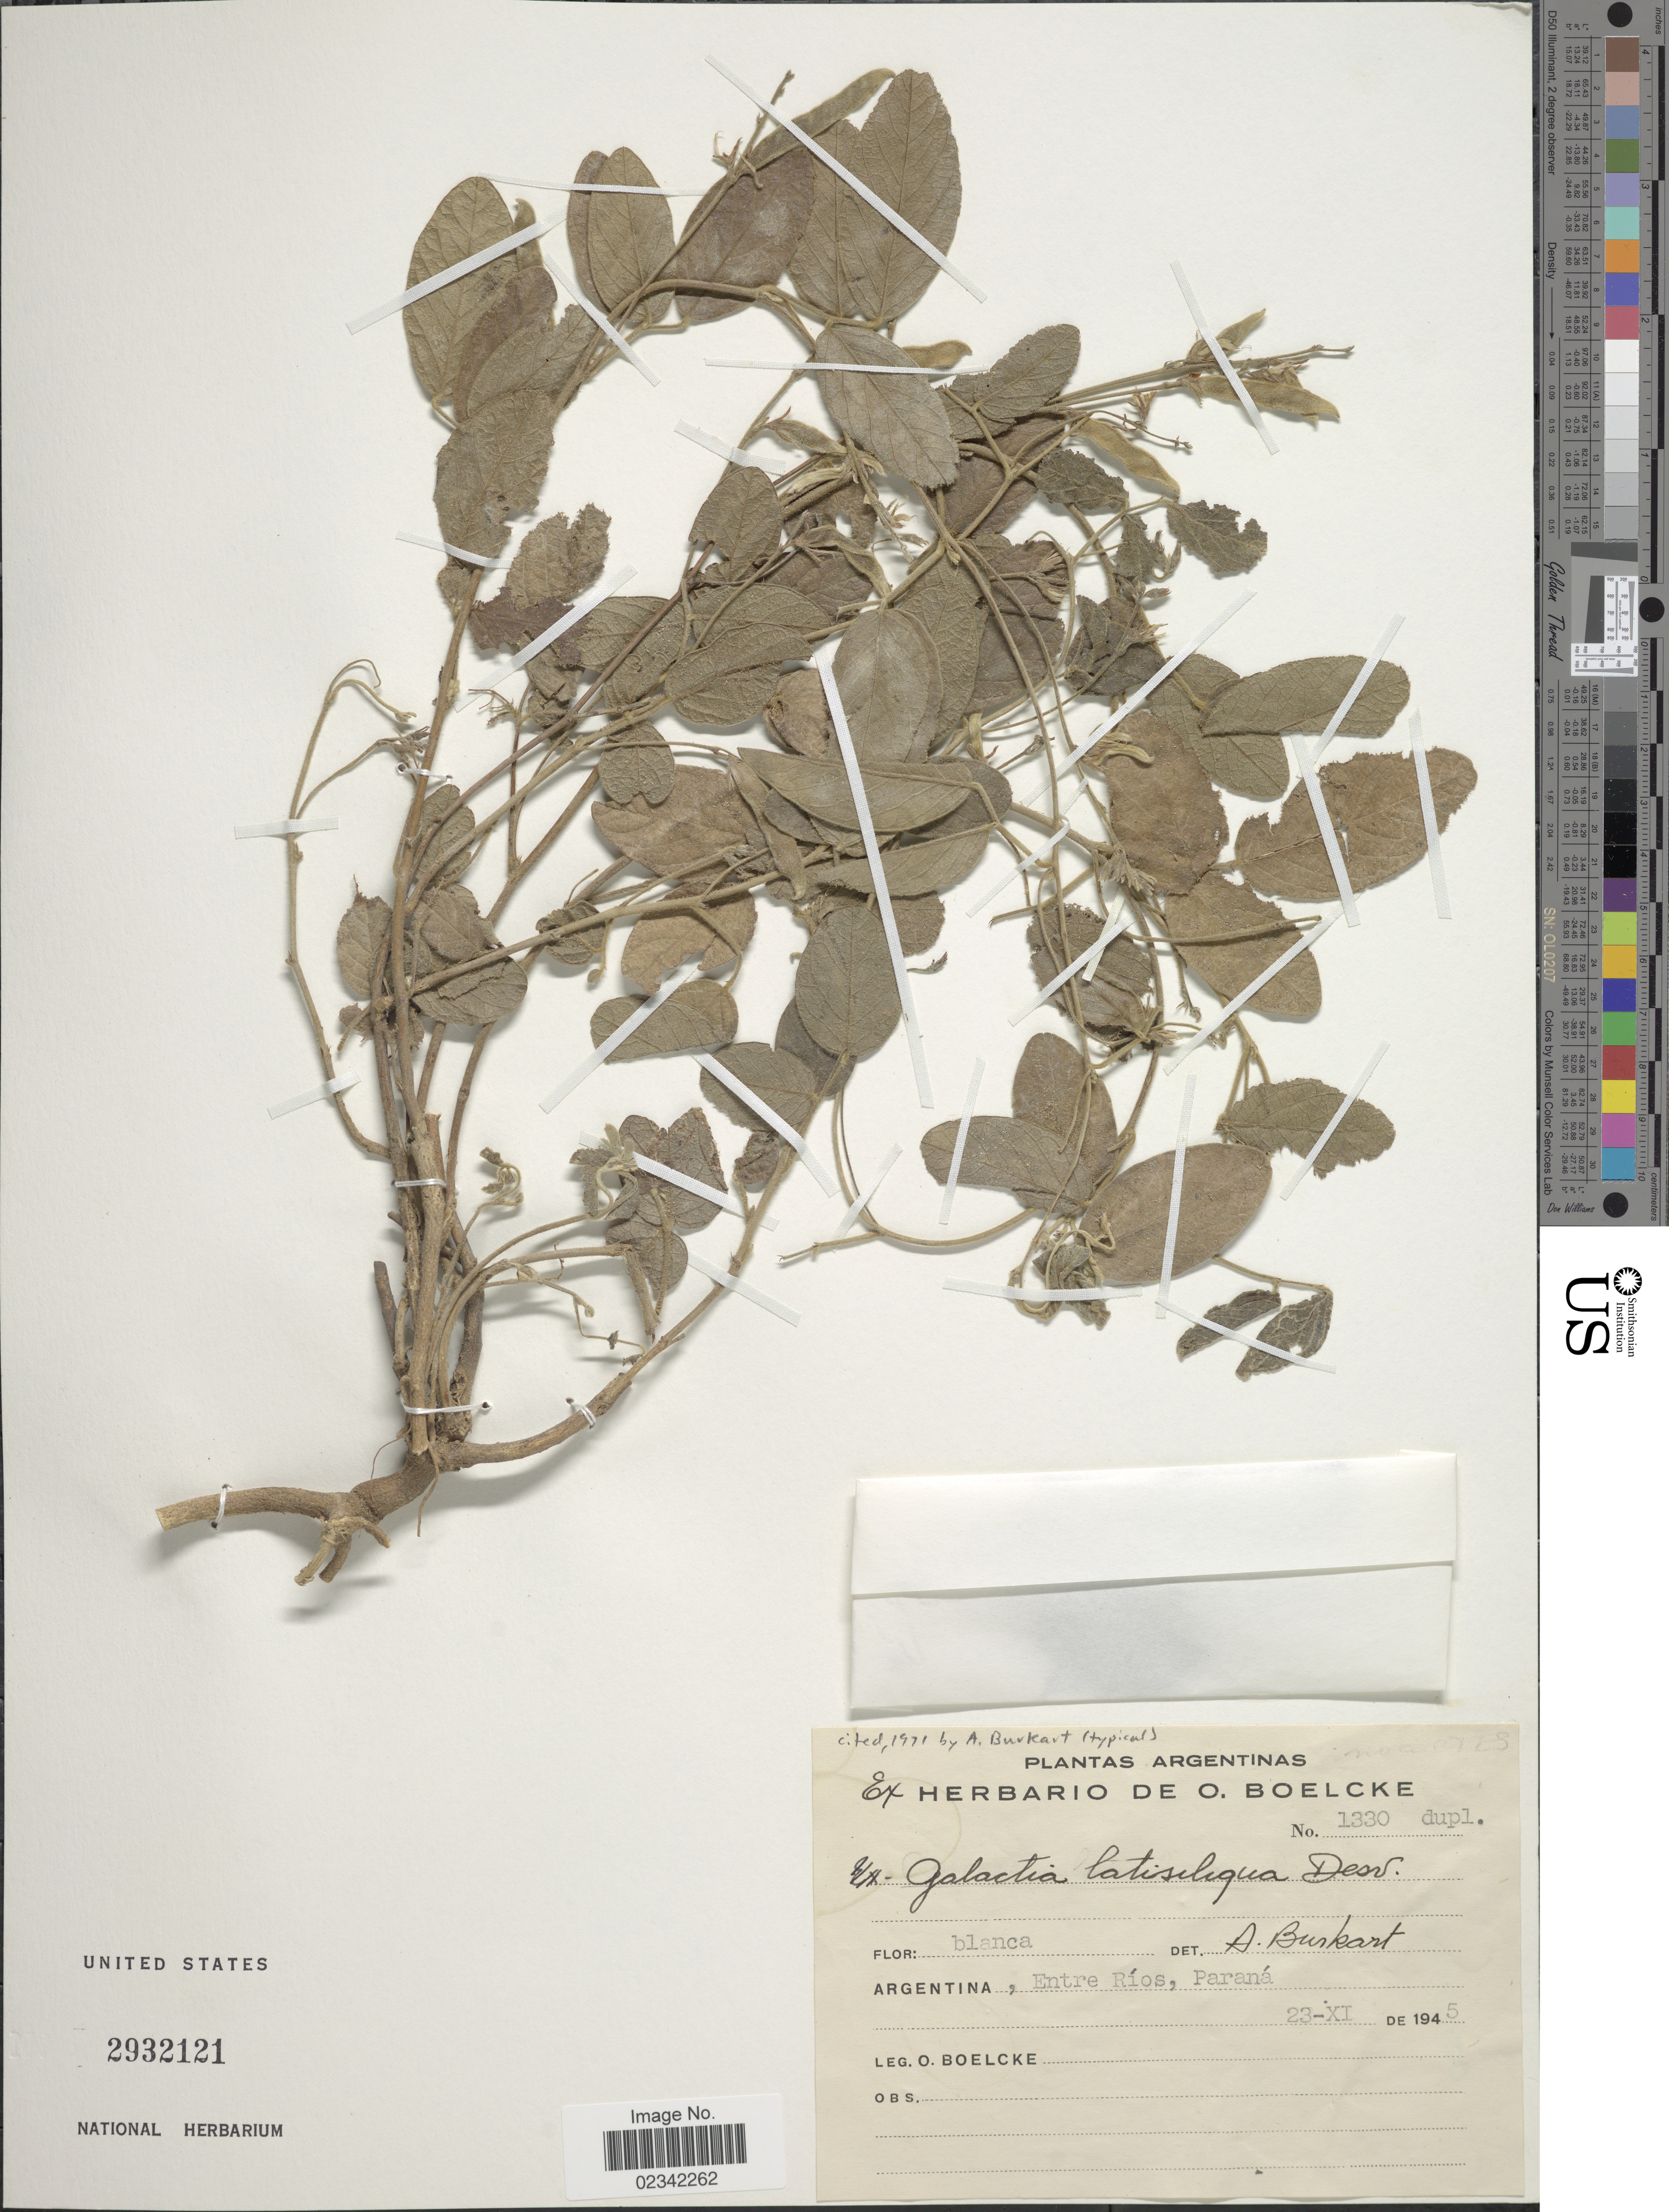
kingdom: Plantae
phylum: Tracheophyta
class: Magnoliopsida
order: Fabales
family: Fabaceae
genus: Galactia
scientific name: Galactia latisiliqua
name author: Desv.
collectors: O. Boelcke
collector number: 1330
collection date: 1945-11-23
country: Argentina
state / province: Entre Rios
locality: Parana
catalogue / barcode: US 2932121